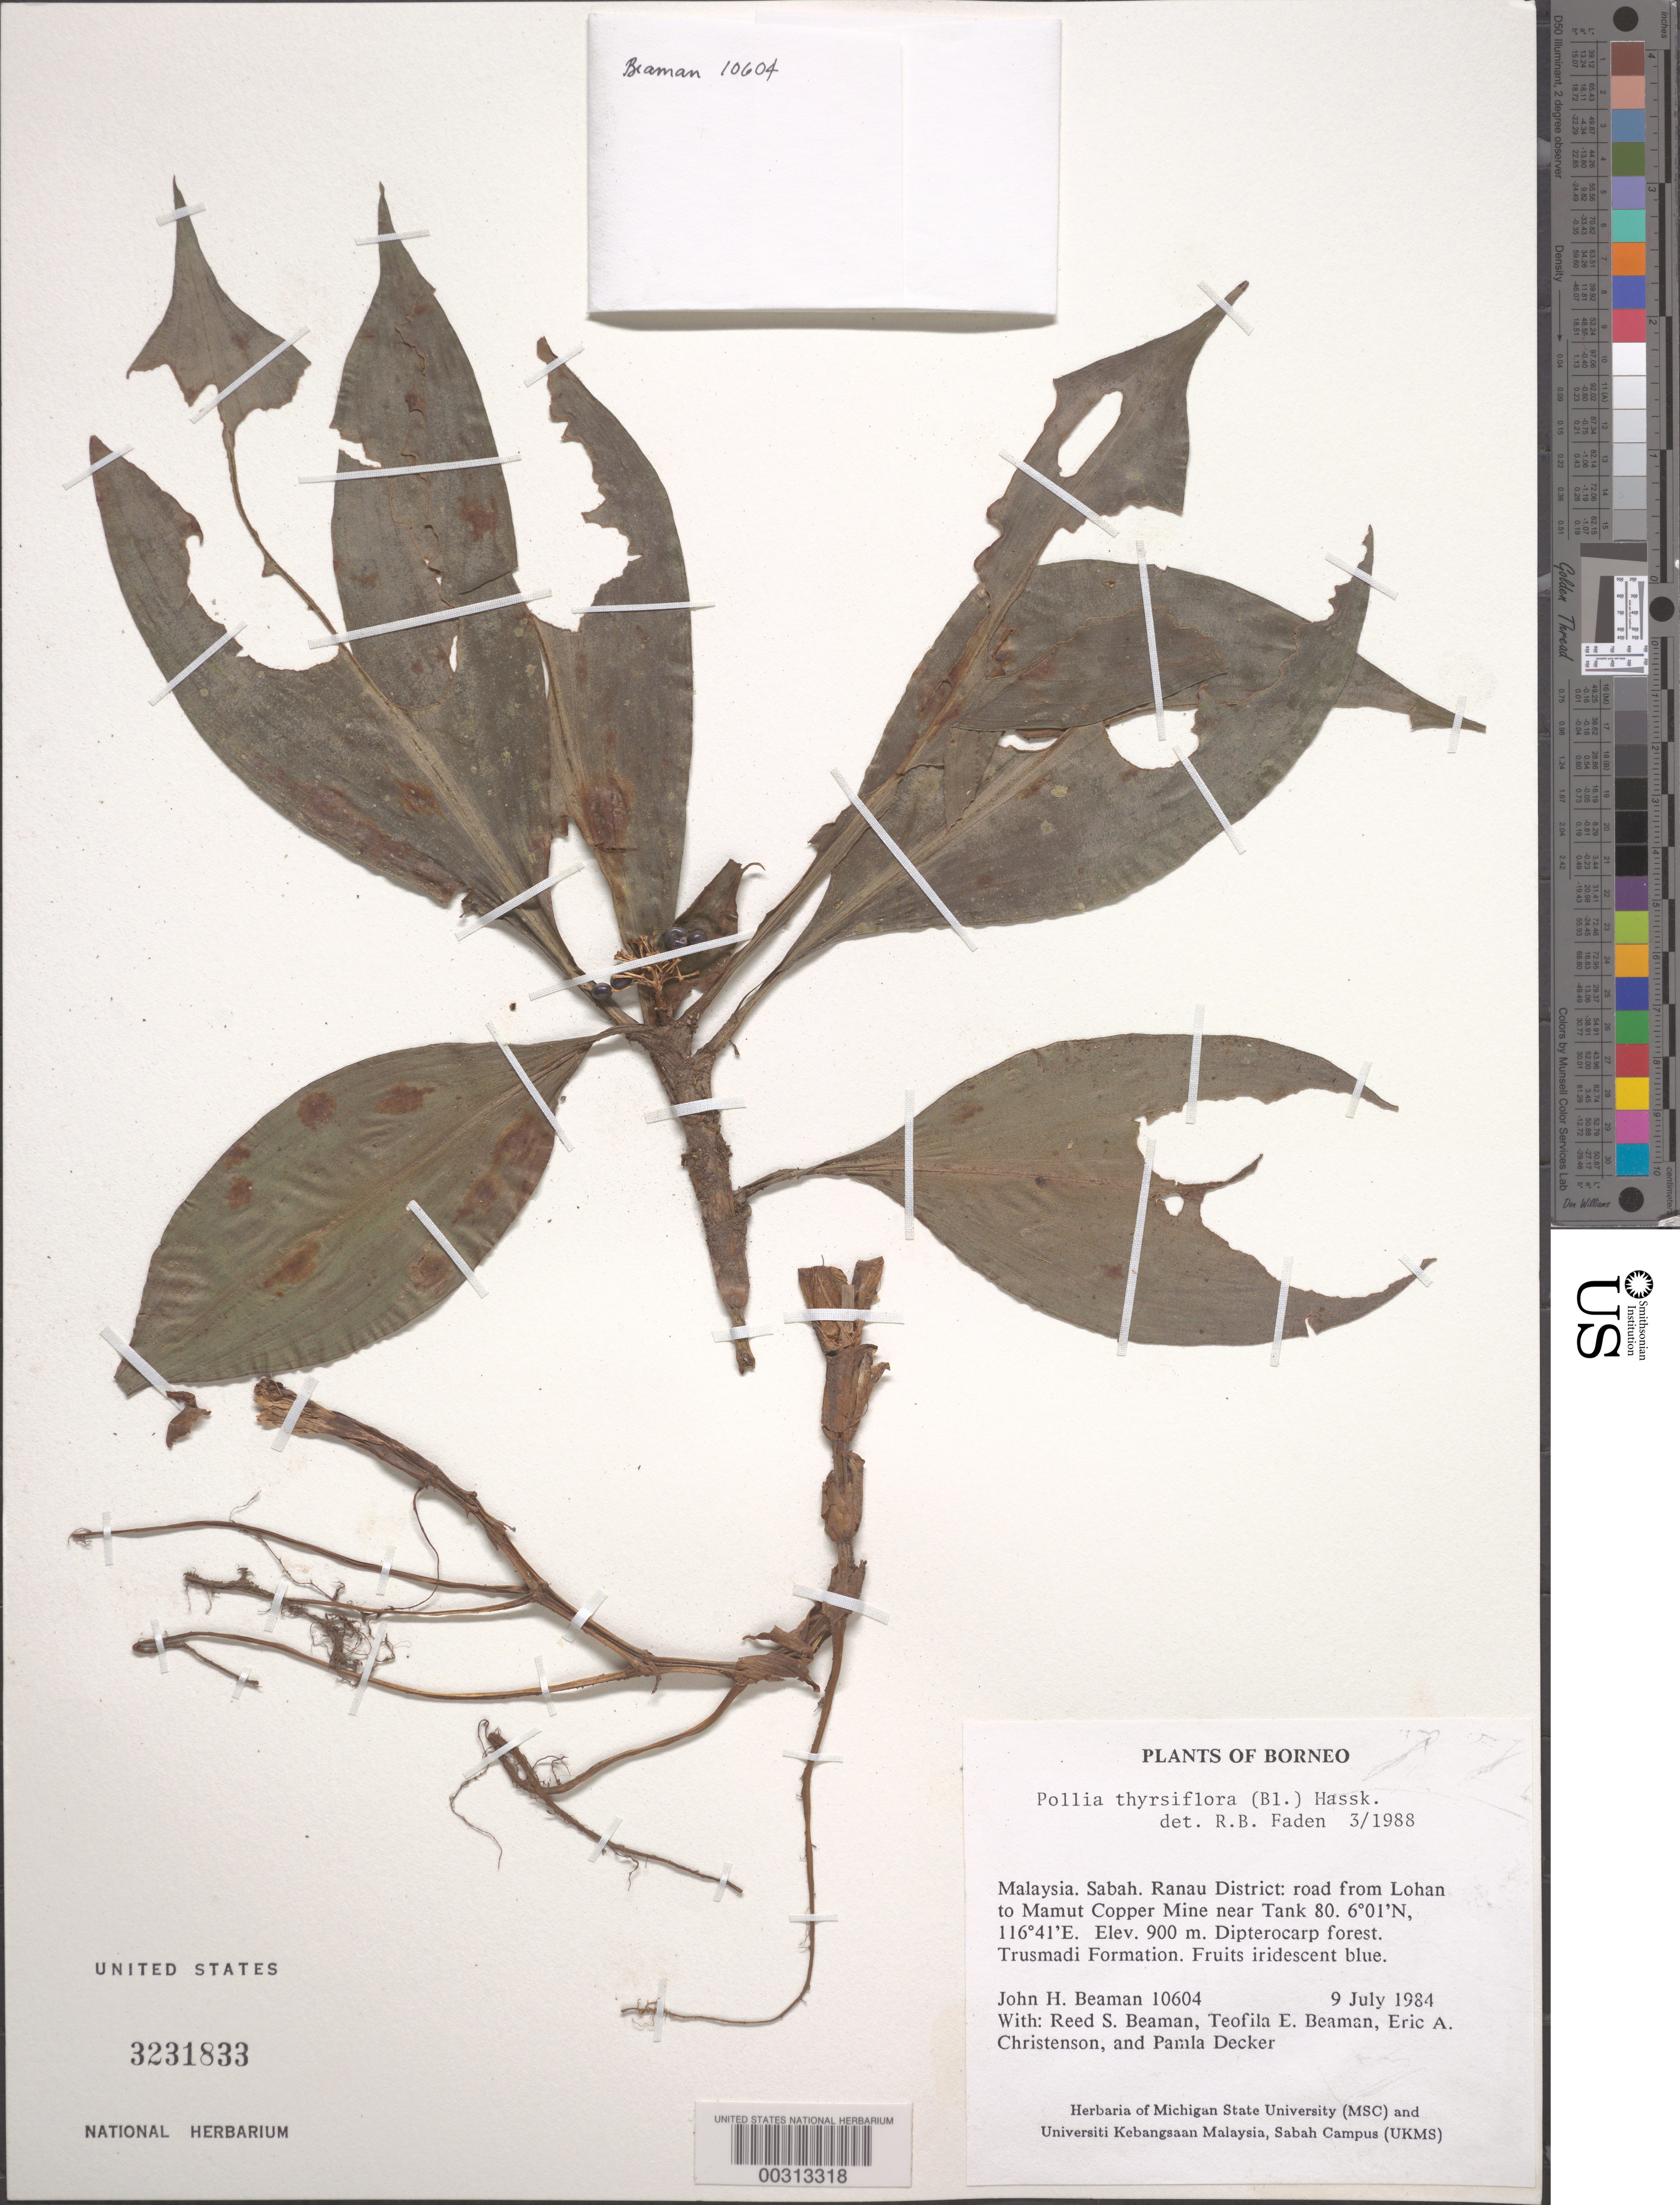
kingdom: Plantae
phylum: Tracheophyta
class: Liliopsida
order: Commelinales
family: Commelinaceae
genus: Pollia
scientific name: Pollia thyrsiflora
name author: (Blume) Steud.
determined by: Faden, Robert B., (US), Smithsonian Institution - National Museum of Natural History (UNITED STATES)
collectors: J. H. Beaman, T. E. Beaman, R. S. Beaman, P. Decker & E. A. Christenson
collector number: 10182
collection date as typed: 09 Jul 1984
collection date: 1984-07-09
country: Malaysia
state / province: Sabah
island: Borneo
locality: Ranau dist., rd from lohan to mamut copper mine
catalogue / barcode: US 3231833